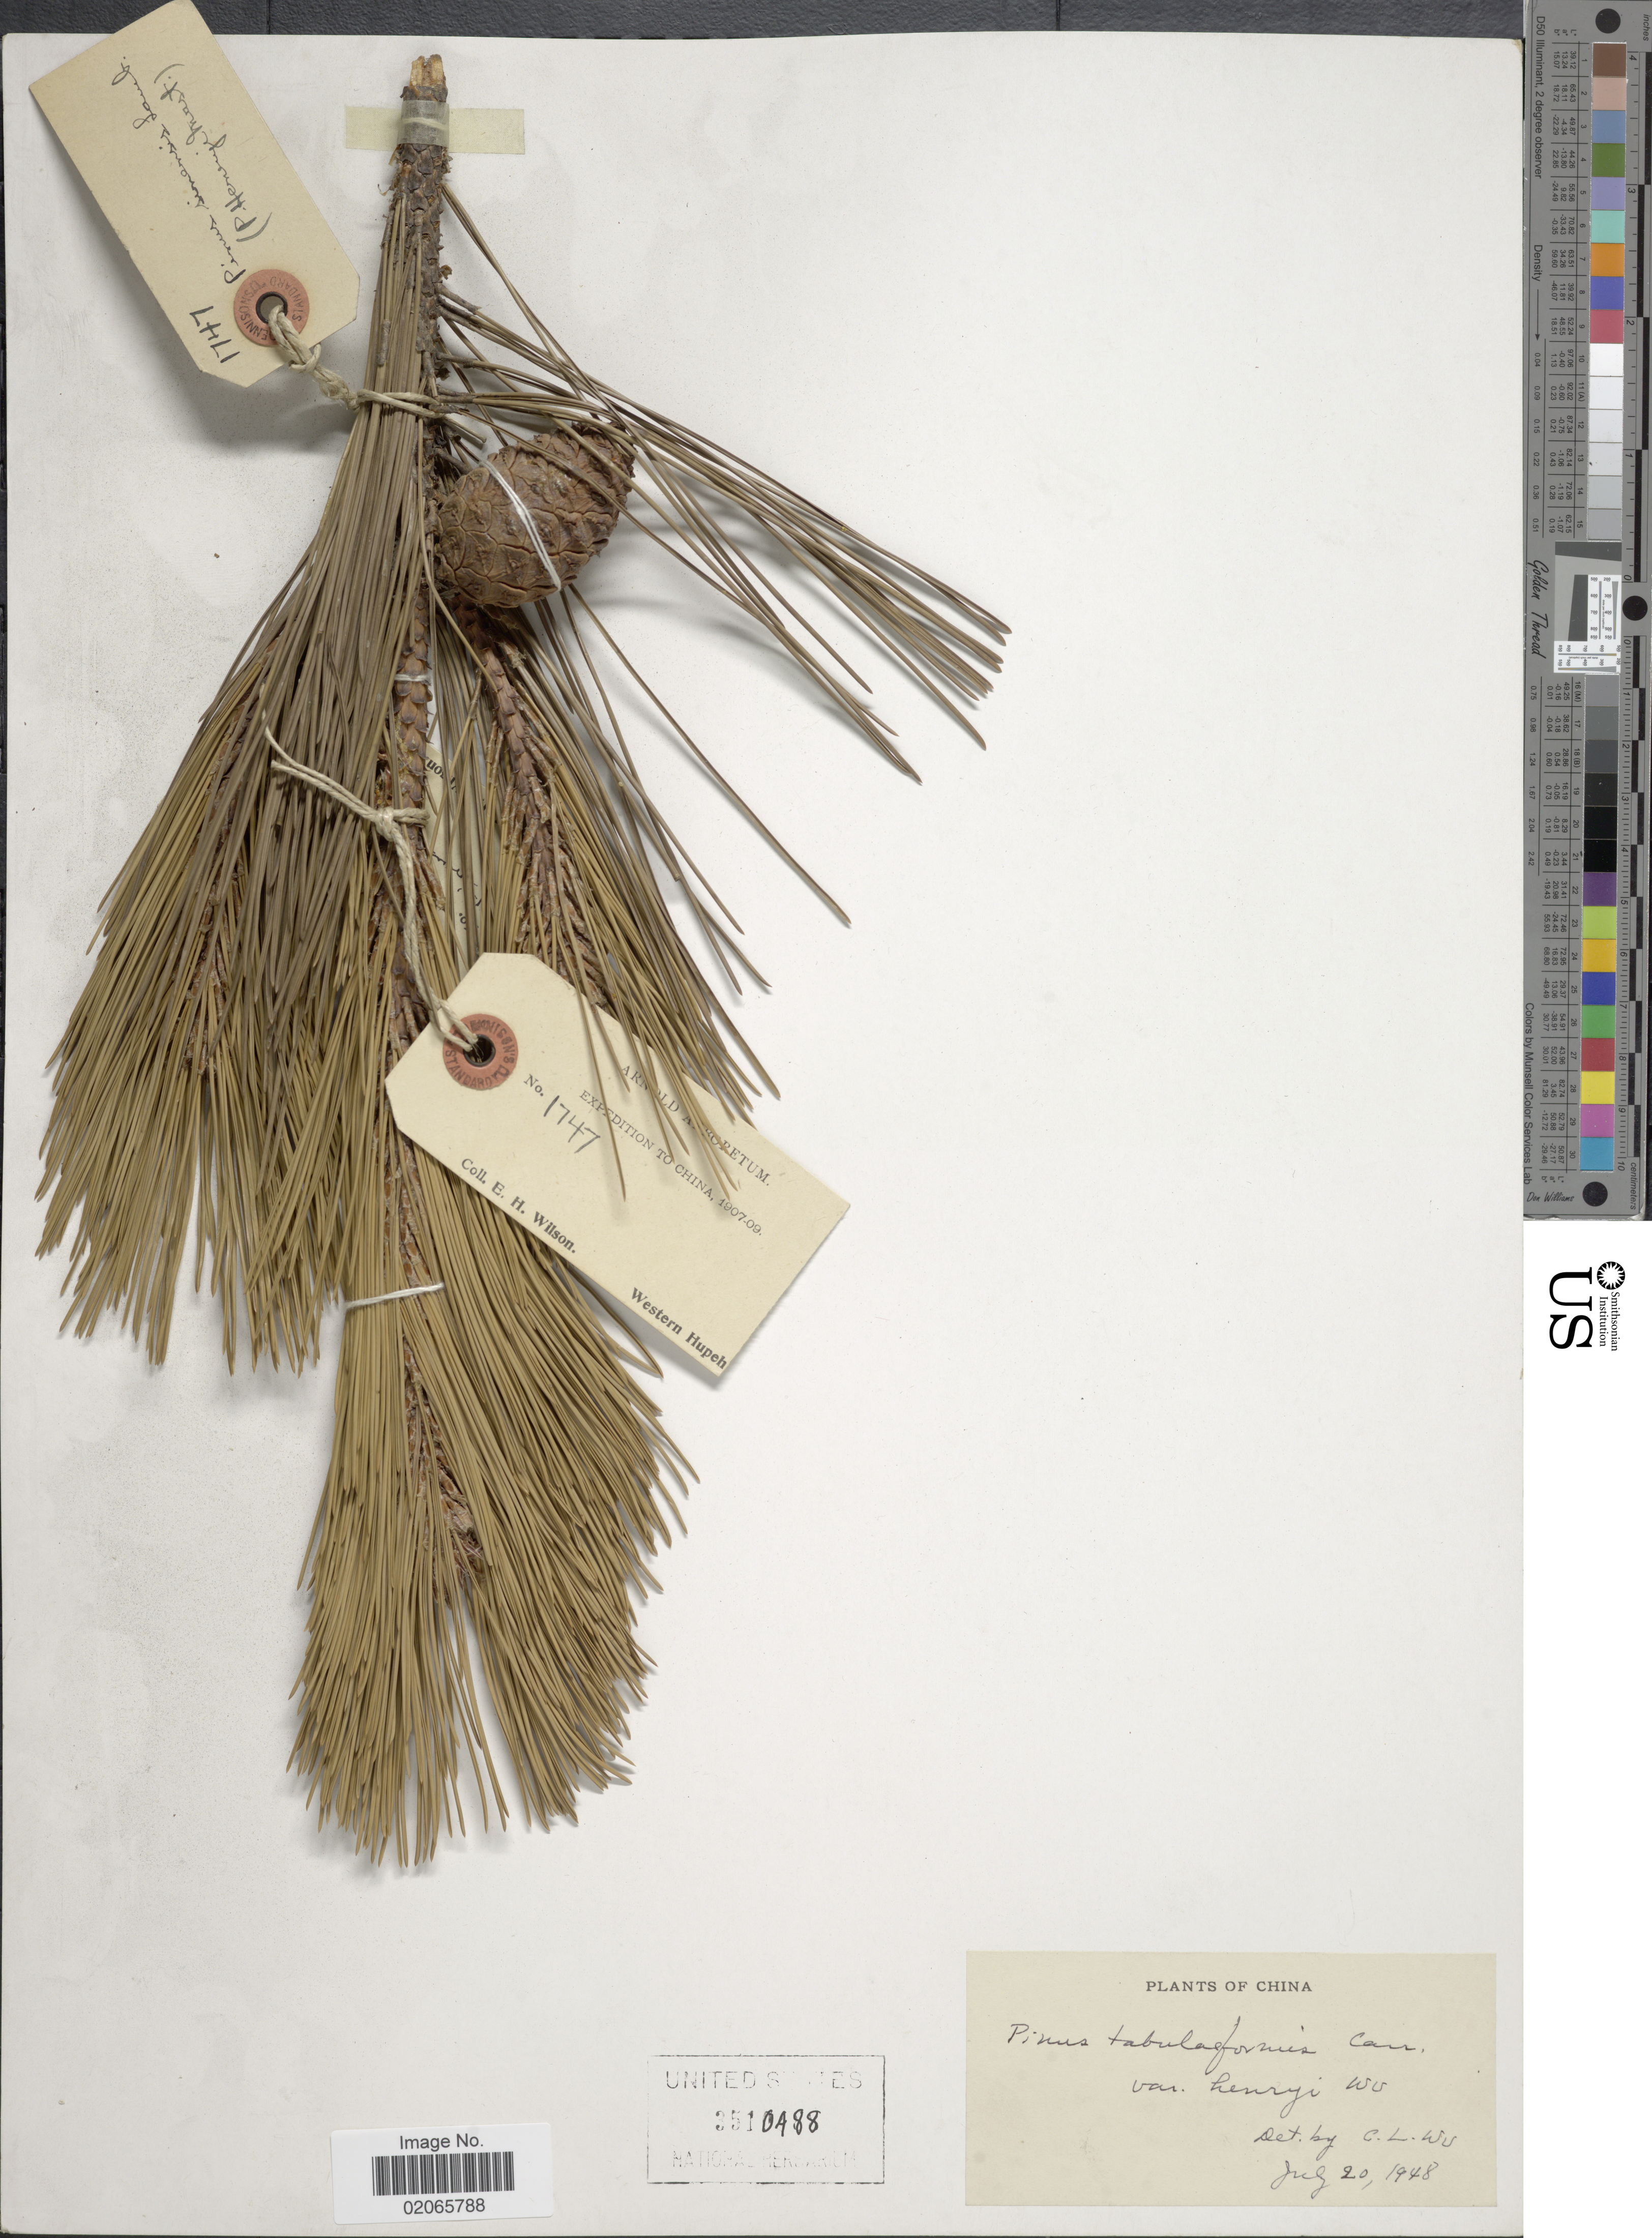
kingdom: Plantae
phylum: Tracheophyta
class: Pinopsida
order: Pinales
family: Pinaceae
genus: Pinus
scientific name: Pinus tabuliformis var. henryi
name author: (Mast.) C.T. Kuan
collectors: E. Wilson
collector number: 1747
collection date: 1907/1909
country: China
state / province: Hubei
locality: Western Hupeh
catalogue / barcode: US 3510488